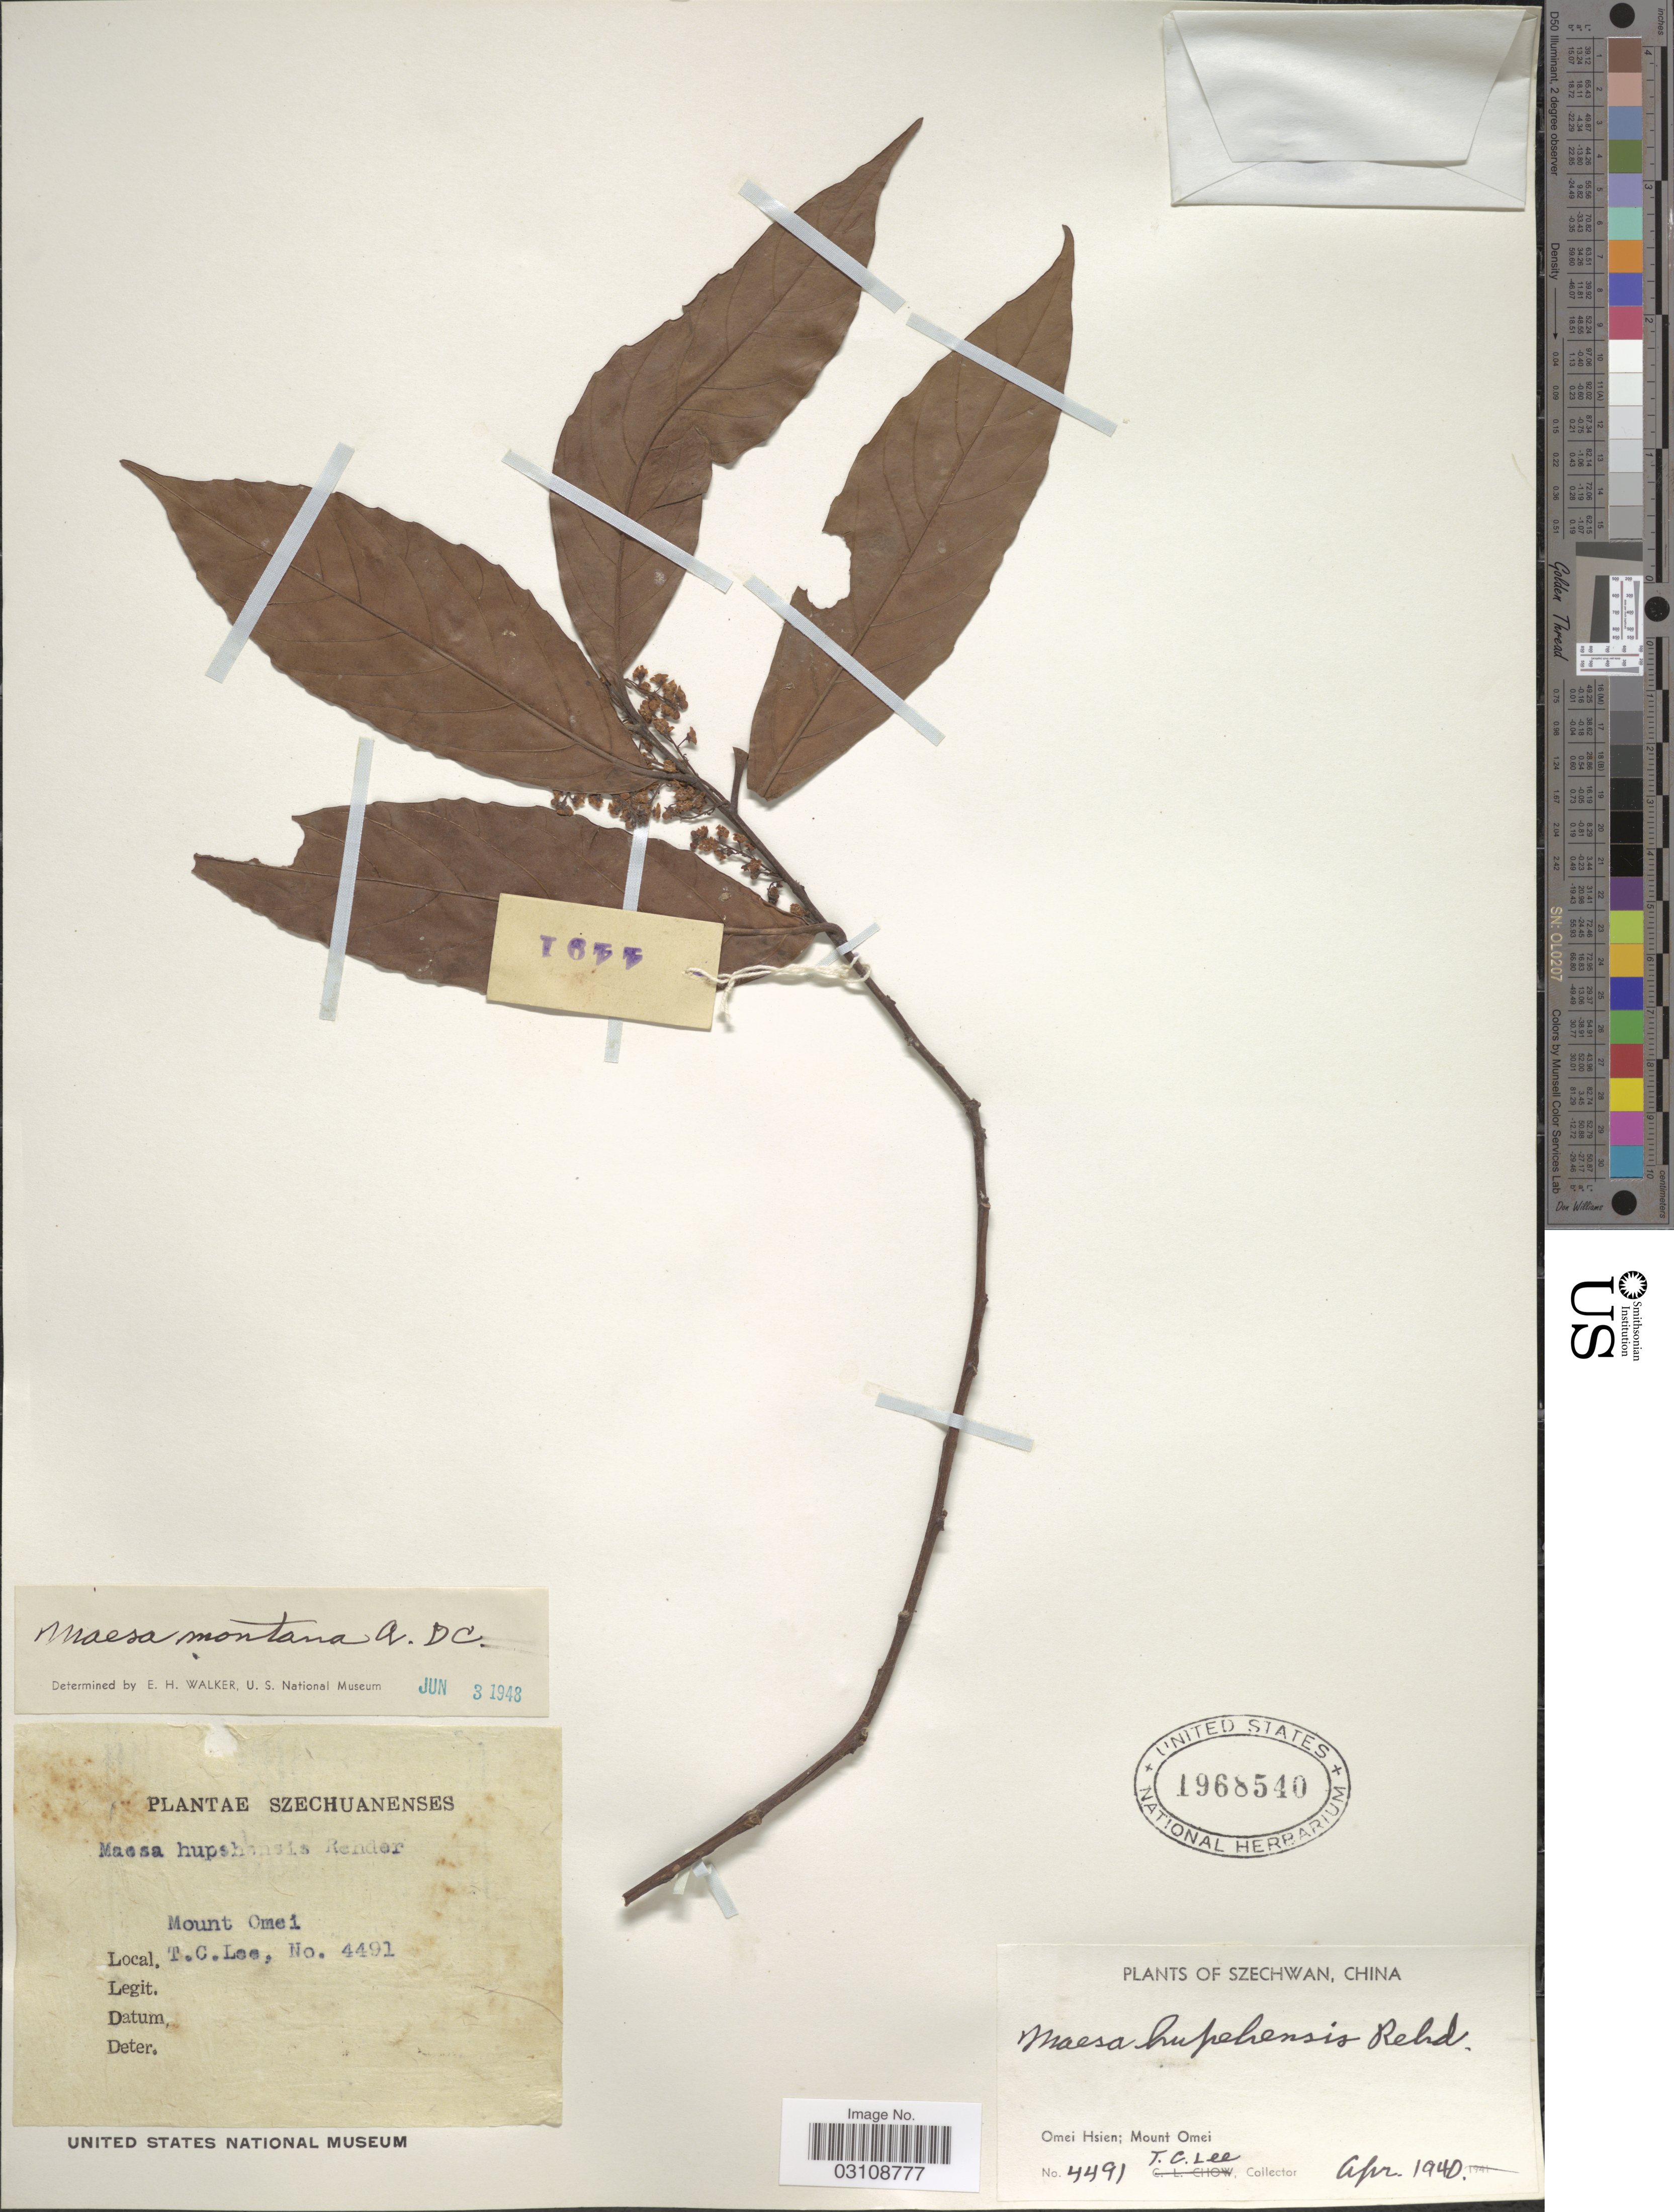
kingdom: Plantae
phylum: Tracheophyta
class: Magnoliopsida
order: Ericales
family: Primulaceae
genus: Maesa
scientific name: Maesa montana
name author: A. DC.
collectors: T. Lee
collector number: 4491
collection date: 1940-04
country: China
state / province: Sichuan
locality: Szechwan, Omei Hsien; Mount Omei.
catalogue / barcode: US 1968540